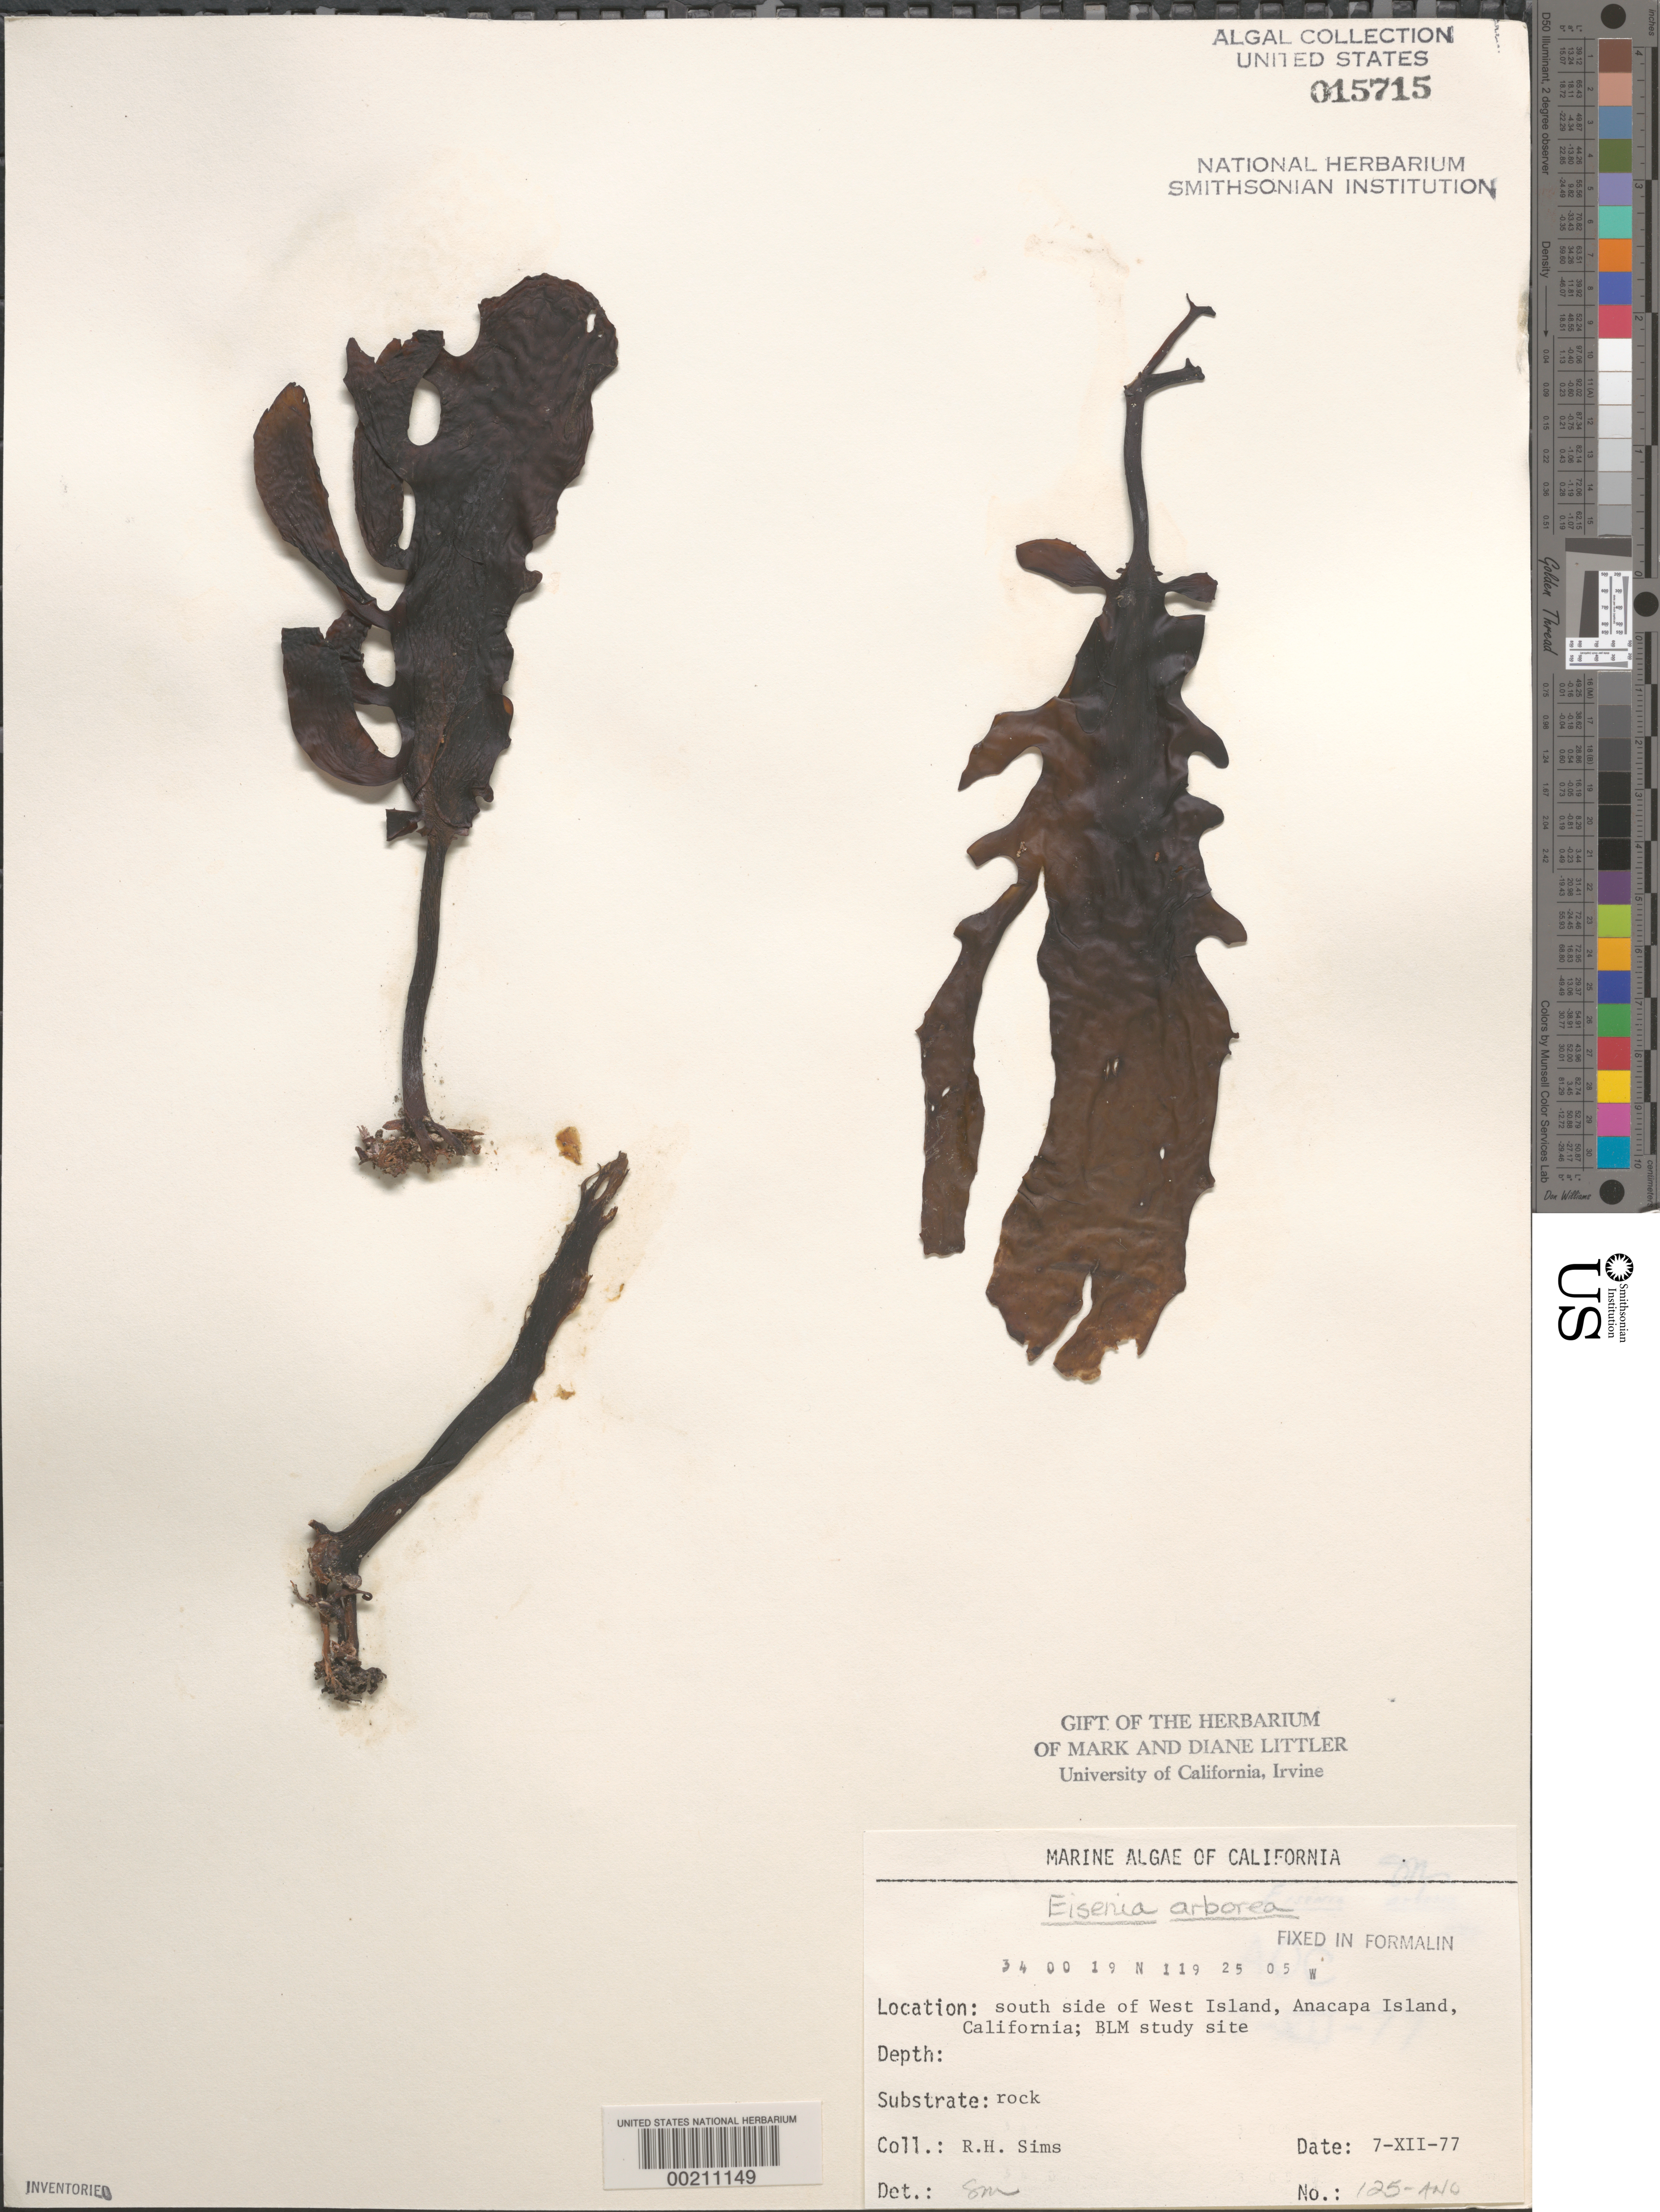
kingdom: Chromista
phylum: Ochrophyta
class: Phaeophyceae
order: Laminariales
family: Lessoniaceae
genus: Eisenia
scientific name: Eisenia arborea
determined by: Murray, S. N.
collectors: R. H. Sims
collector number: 125-ANO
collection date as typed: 07 Dec 1977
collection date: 1977-12-07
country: United States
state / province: California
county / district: Ventura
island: Anacapa Island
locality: South side of west island, near Cat Rock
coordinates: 34 00'19"N, 119 25'05"W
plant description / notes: BLM-SOCALBIGHT Rocky Intertidal Survey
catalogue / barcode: US 15715